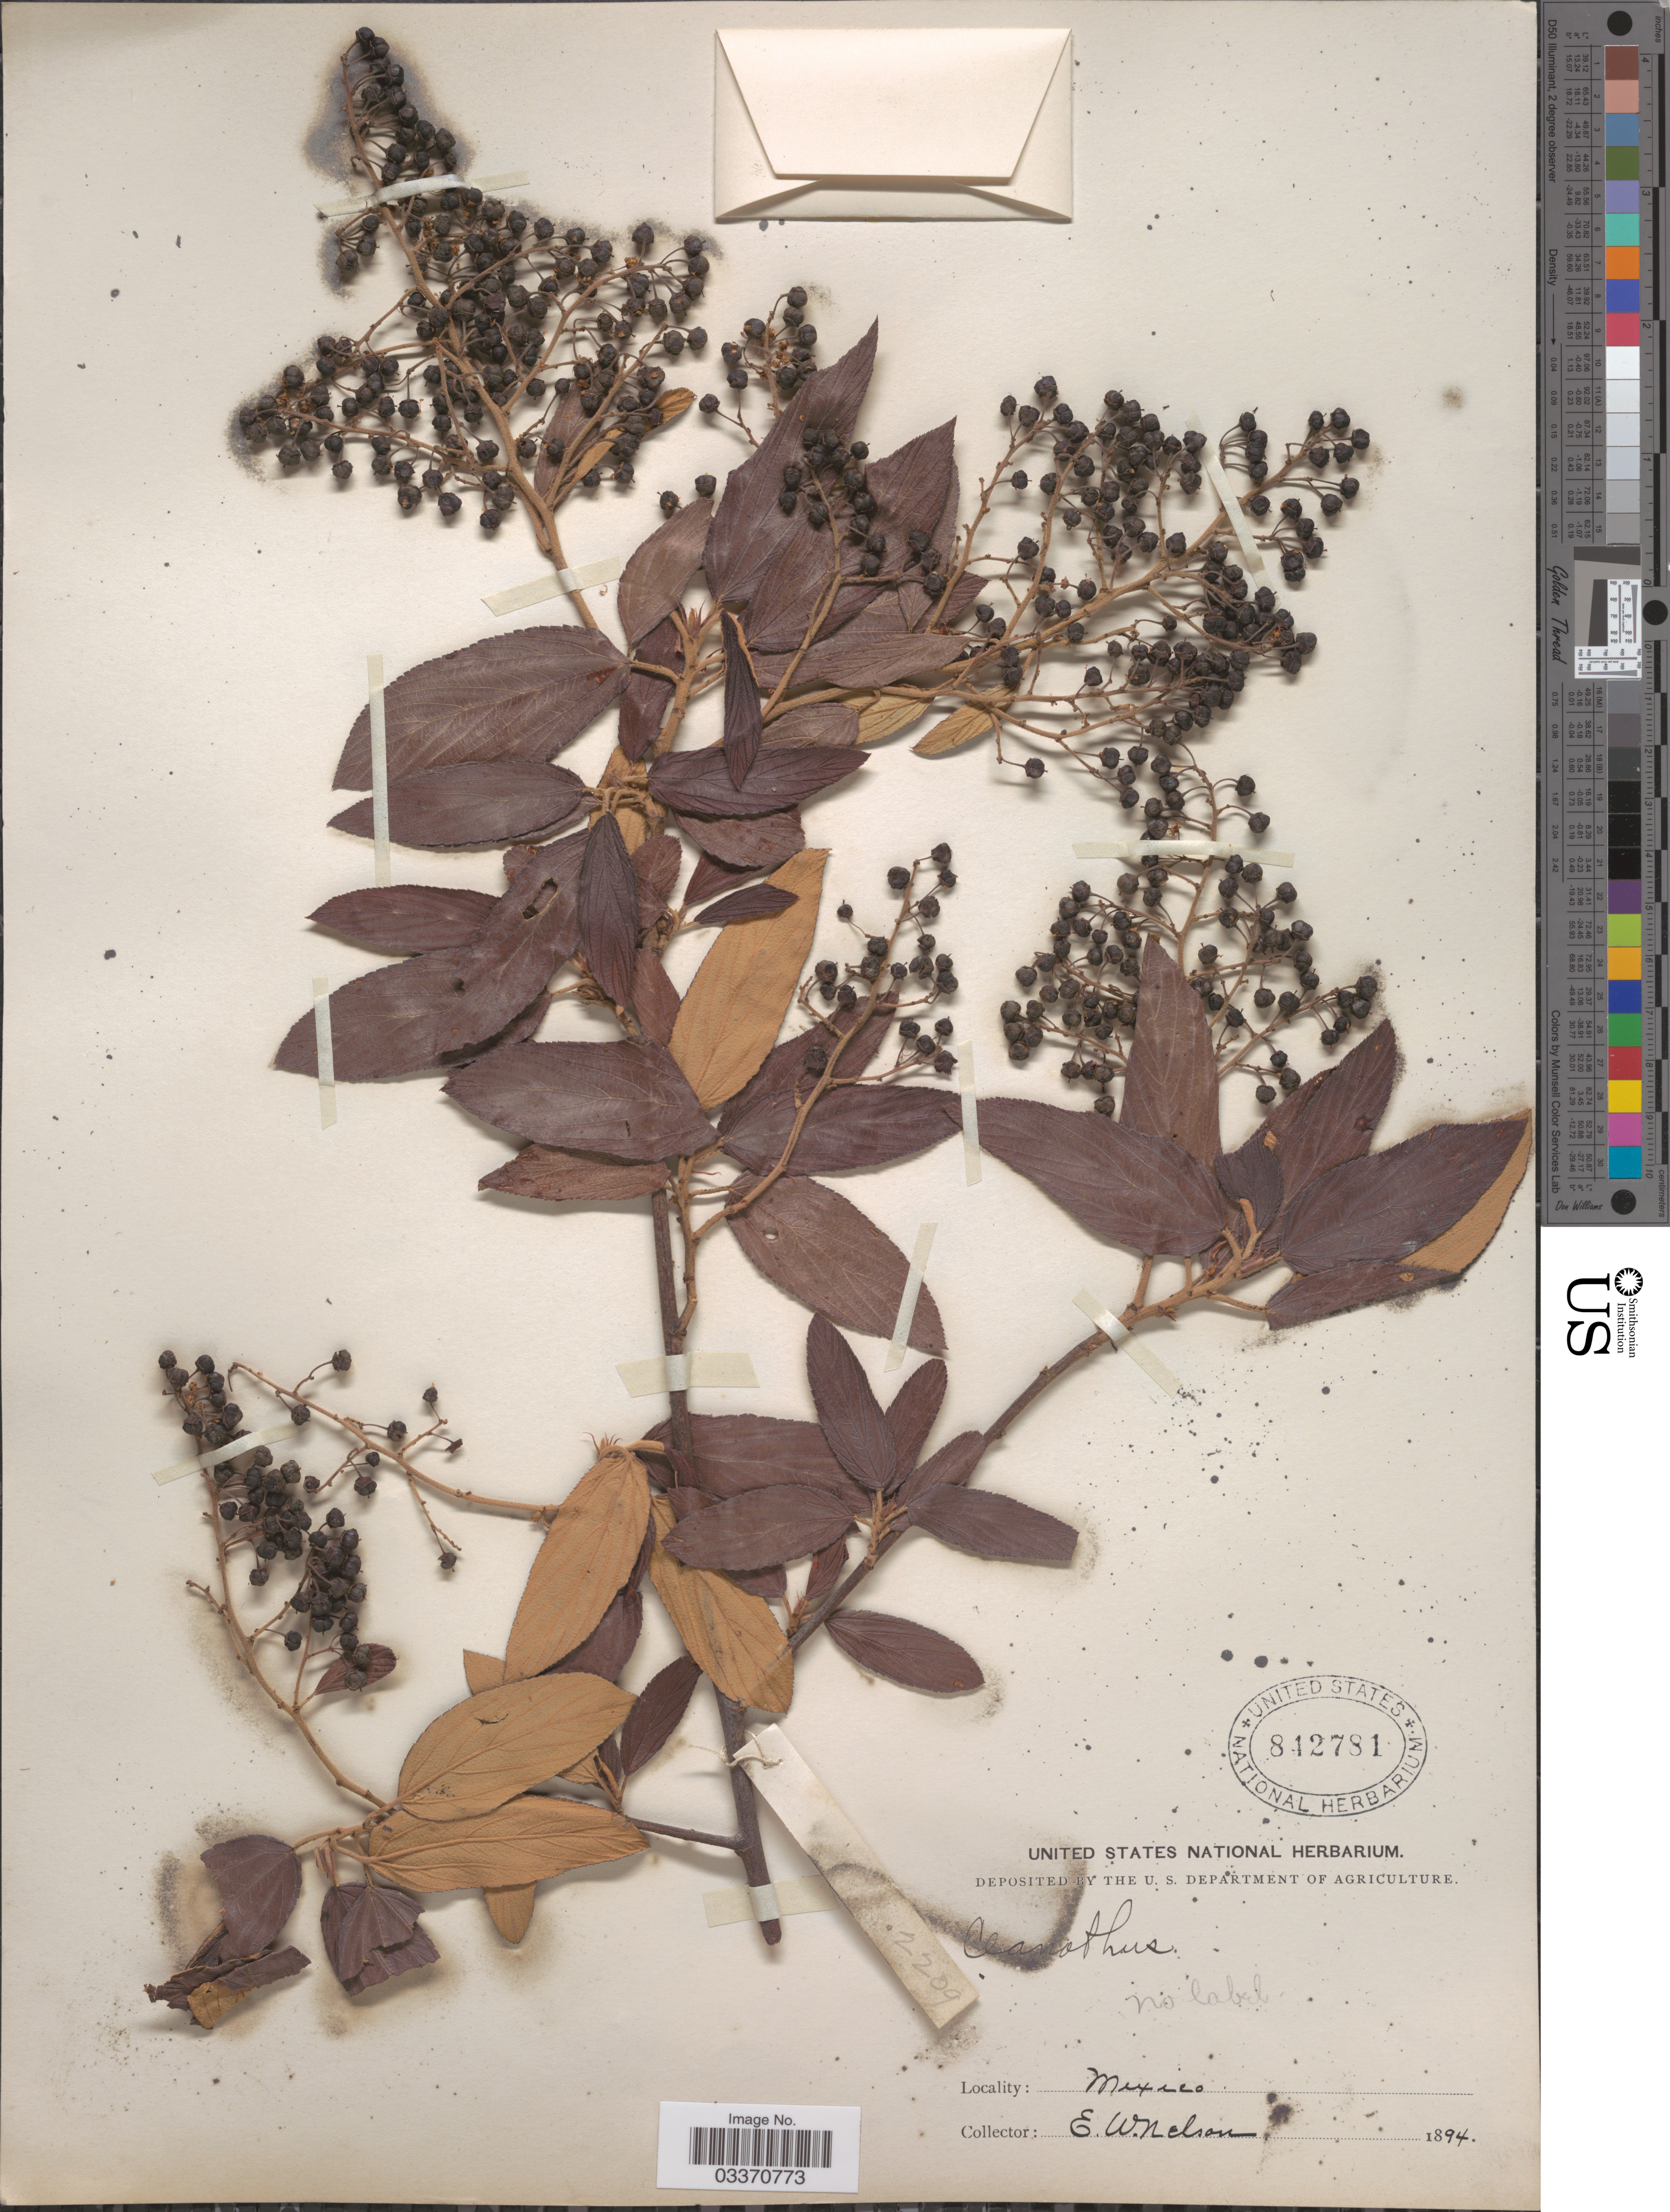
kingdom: Plantae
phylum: Tracheophyta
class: Magnoliopsida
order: Rosales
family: Rhamnaceae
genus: Ceanothus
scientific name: Ceanothus caeruleus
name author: Lag.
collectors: E. W. Nelson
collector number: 2209?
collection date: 1894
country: Mexico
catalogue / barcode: US 842781